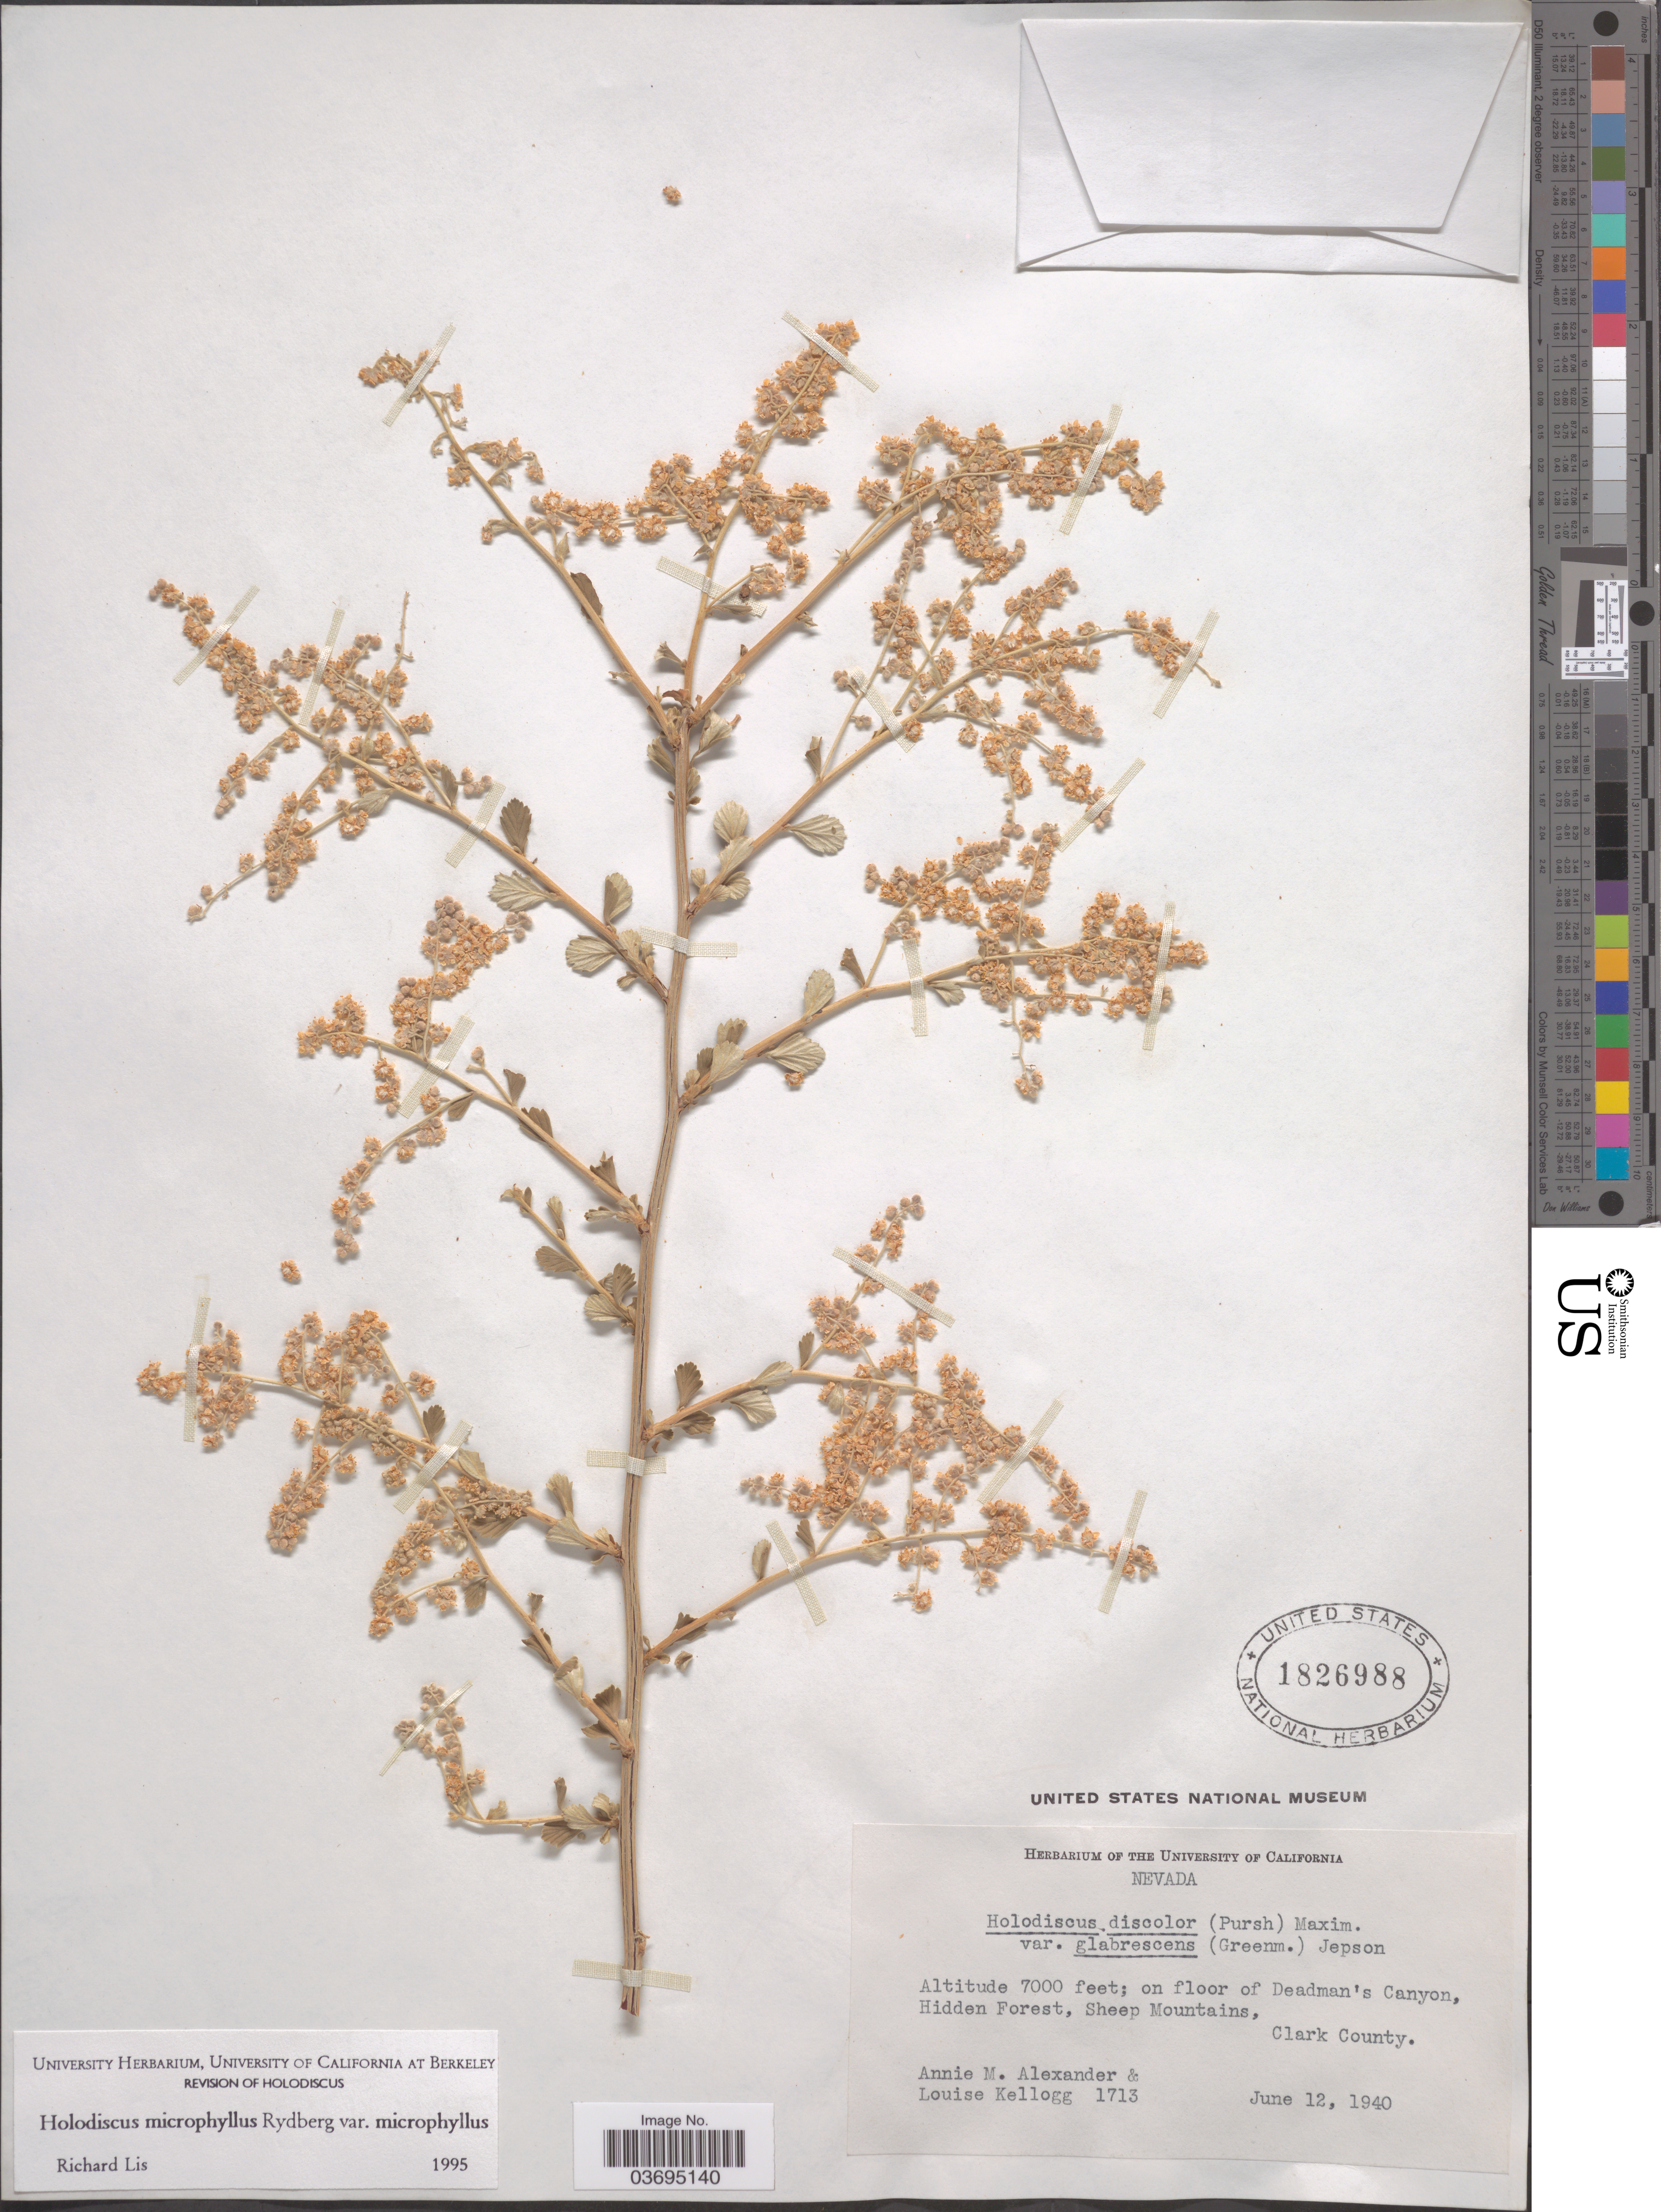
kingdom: Plantae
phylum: Tracheophyta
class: Magnoliopsida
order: Rosales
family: Rosaceae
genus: Holodiscus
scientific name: Holodiscus discolor var. microphyllus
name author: (Rydb.) Jeps.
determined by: Strong, Mark T., (BOT), Smithsonian Institution - National Museum of Natural History (UNITED STATES)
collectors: A. M. Alexander & L. Kellogg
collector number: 1713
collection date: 1940-06-12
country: United States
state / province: Nevada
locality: On floor of Deadman's Canyon, Hidden Forest, Sheep Mountains, Clark County.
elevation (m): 2134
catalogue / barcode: US 1826988